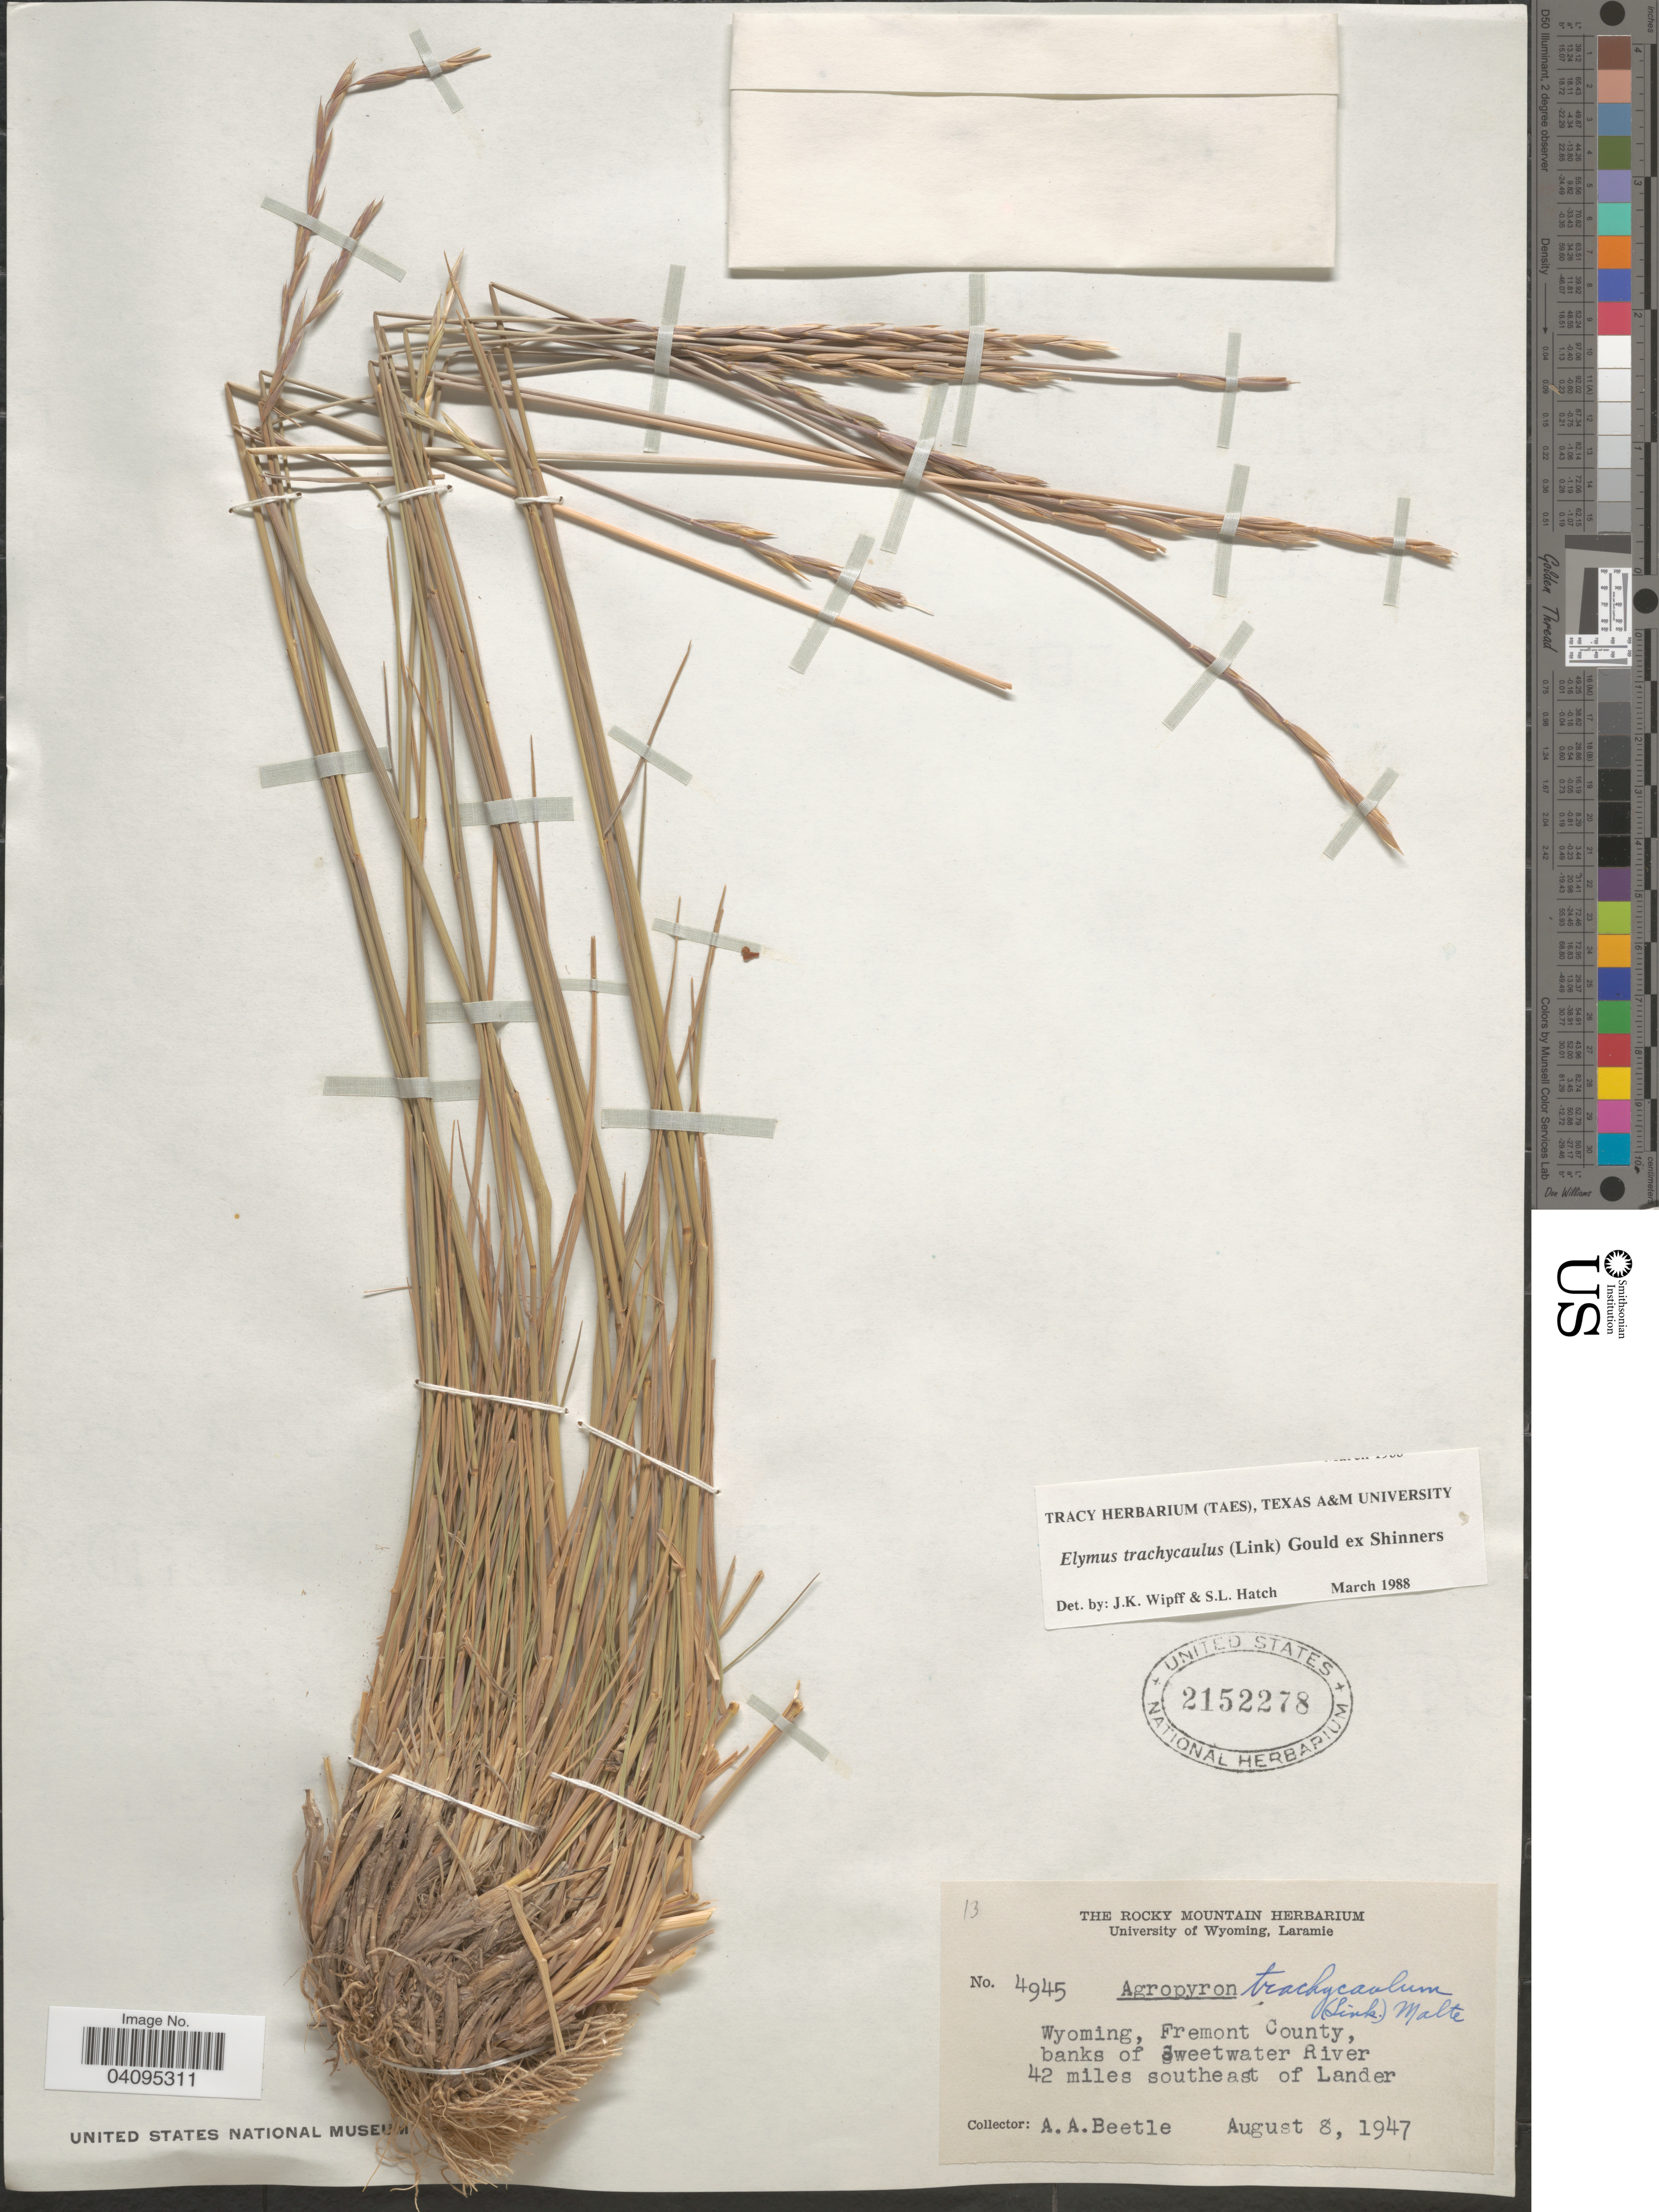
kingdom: Plantae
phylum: Tracheophyta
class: Liliopsida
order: Poales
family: Poaceae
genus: Elymus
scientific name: Elymus trachycaulus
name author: (Link) Gould ex Shinners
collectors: A. A. Beetle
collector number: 4945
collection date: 1947-08-08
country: United States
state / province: Wyoming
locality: Fremont County, banks of Sweetwater River 42 miles southeast of Lander.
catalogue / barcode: US 2152278